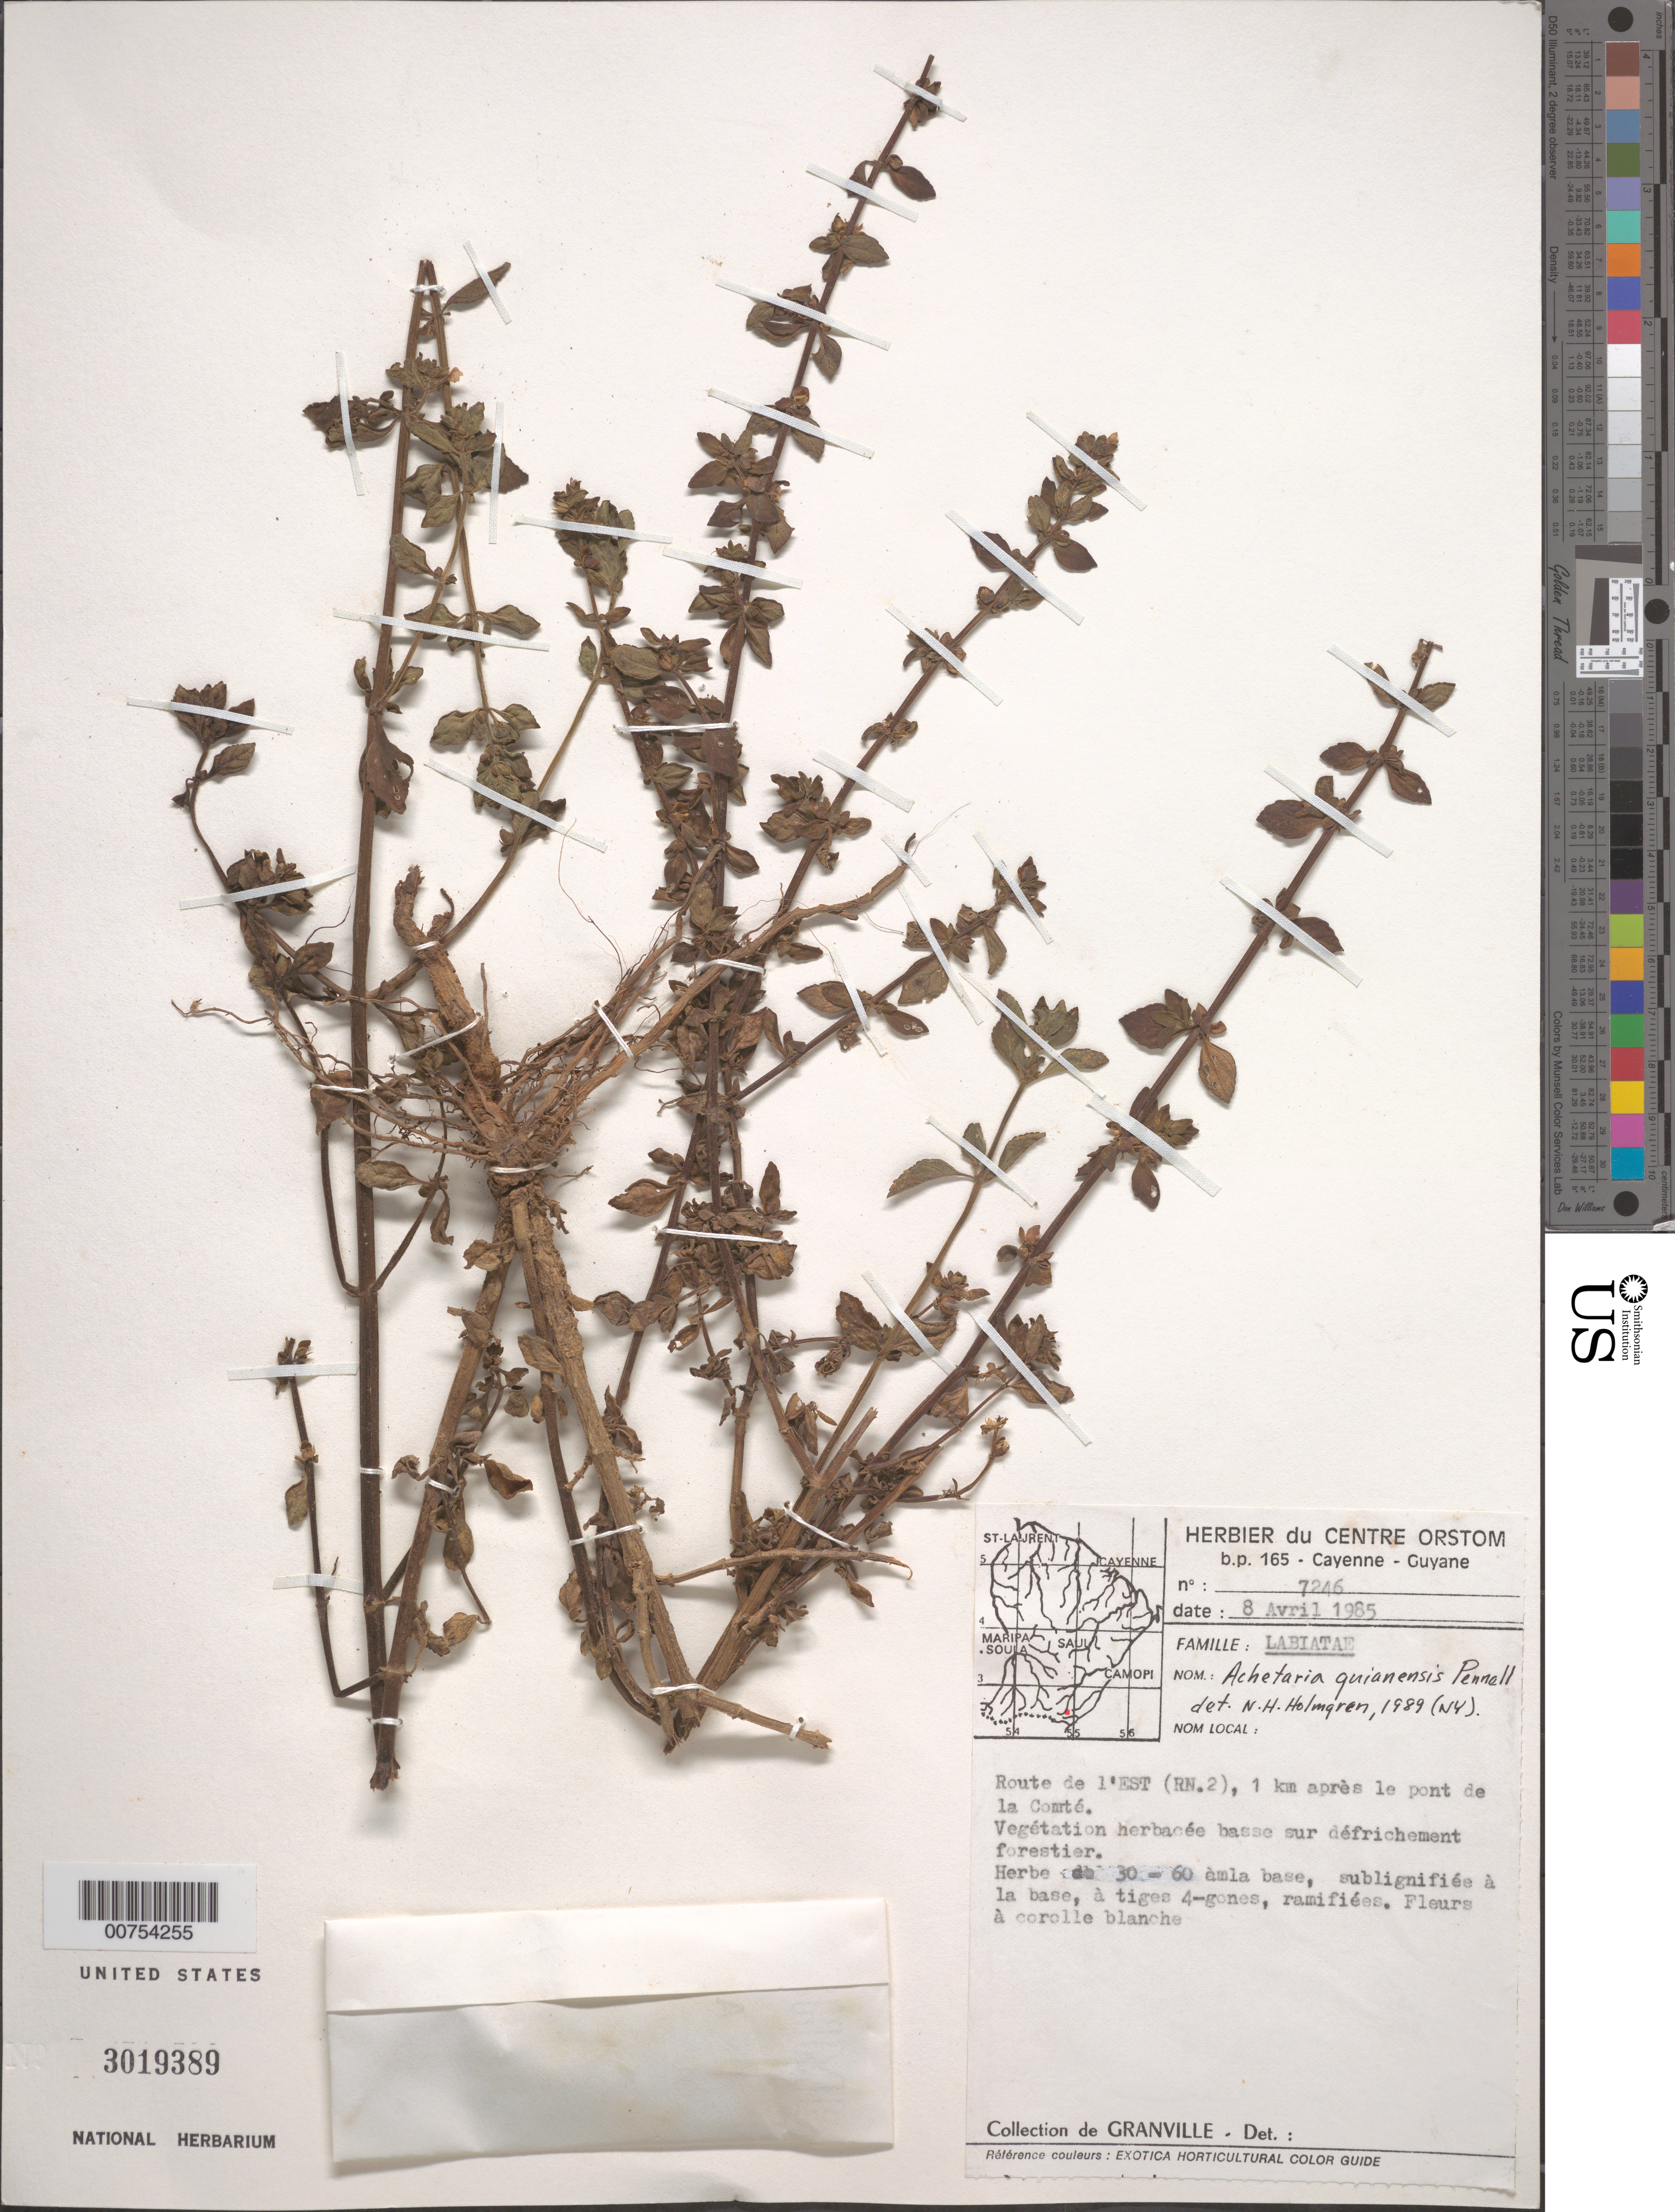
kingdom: Plantae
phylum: Tracheophyta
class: Magnoliopsida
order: Lamiales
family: Plantaginaceae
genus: Matourea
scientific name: Matourea scutellarioides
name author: (Benth.) Colletta & V.C. Souza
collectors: J.-J. de Granville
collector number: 7246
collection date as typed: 8-Apr-85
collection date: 1985-04-08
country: French Guiana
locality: Route de l'Est (RN.2), 1 km apres le pont de la Comté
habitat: Végétation herbacée basse sur défrichement forestier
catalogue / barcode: US 3019389